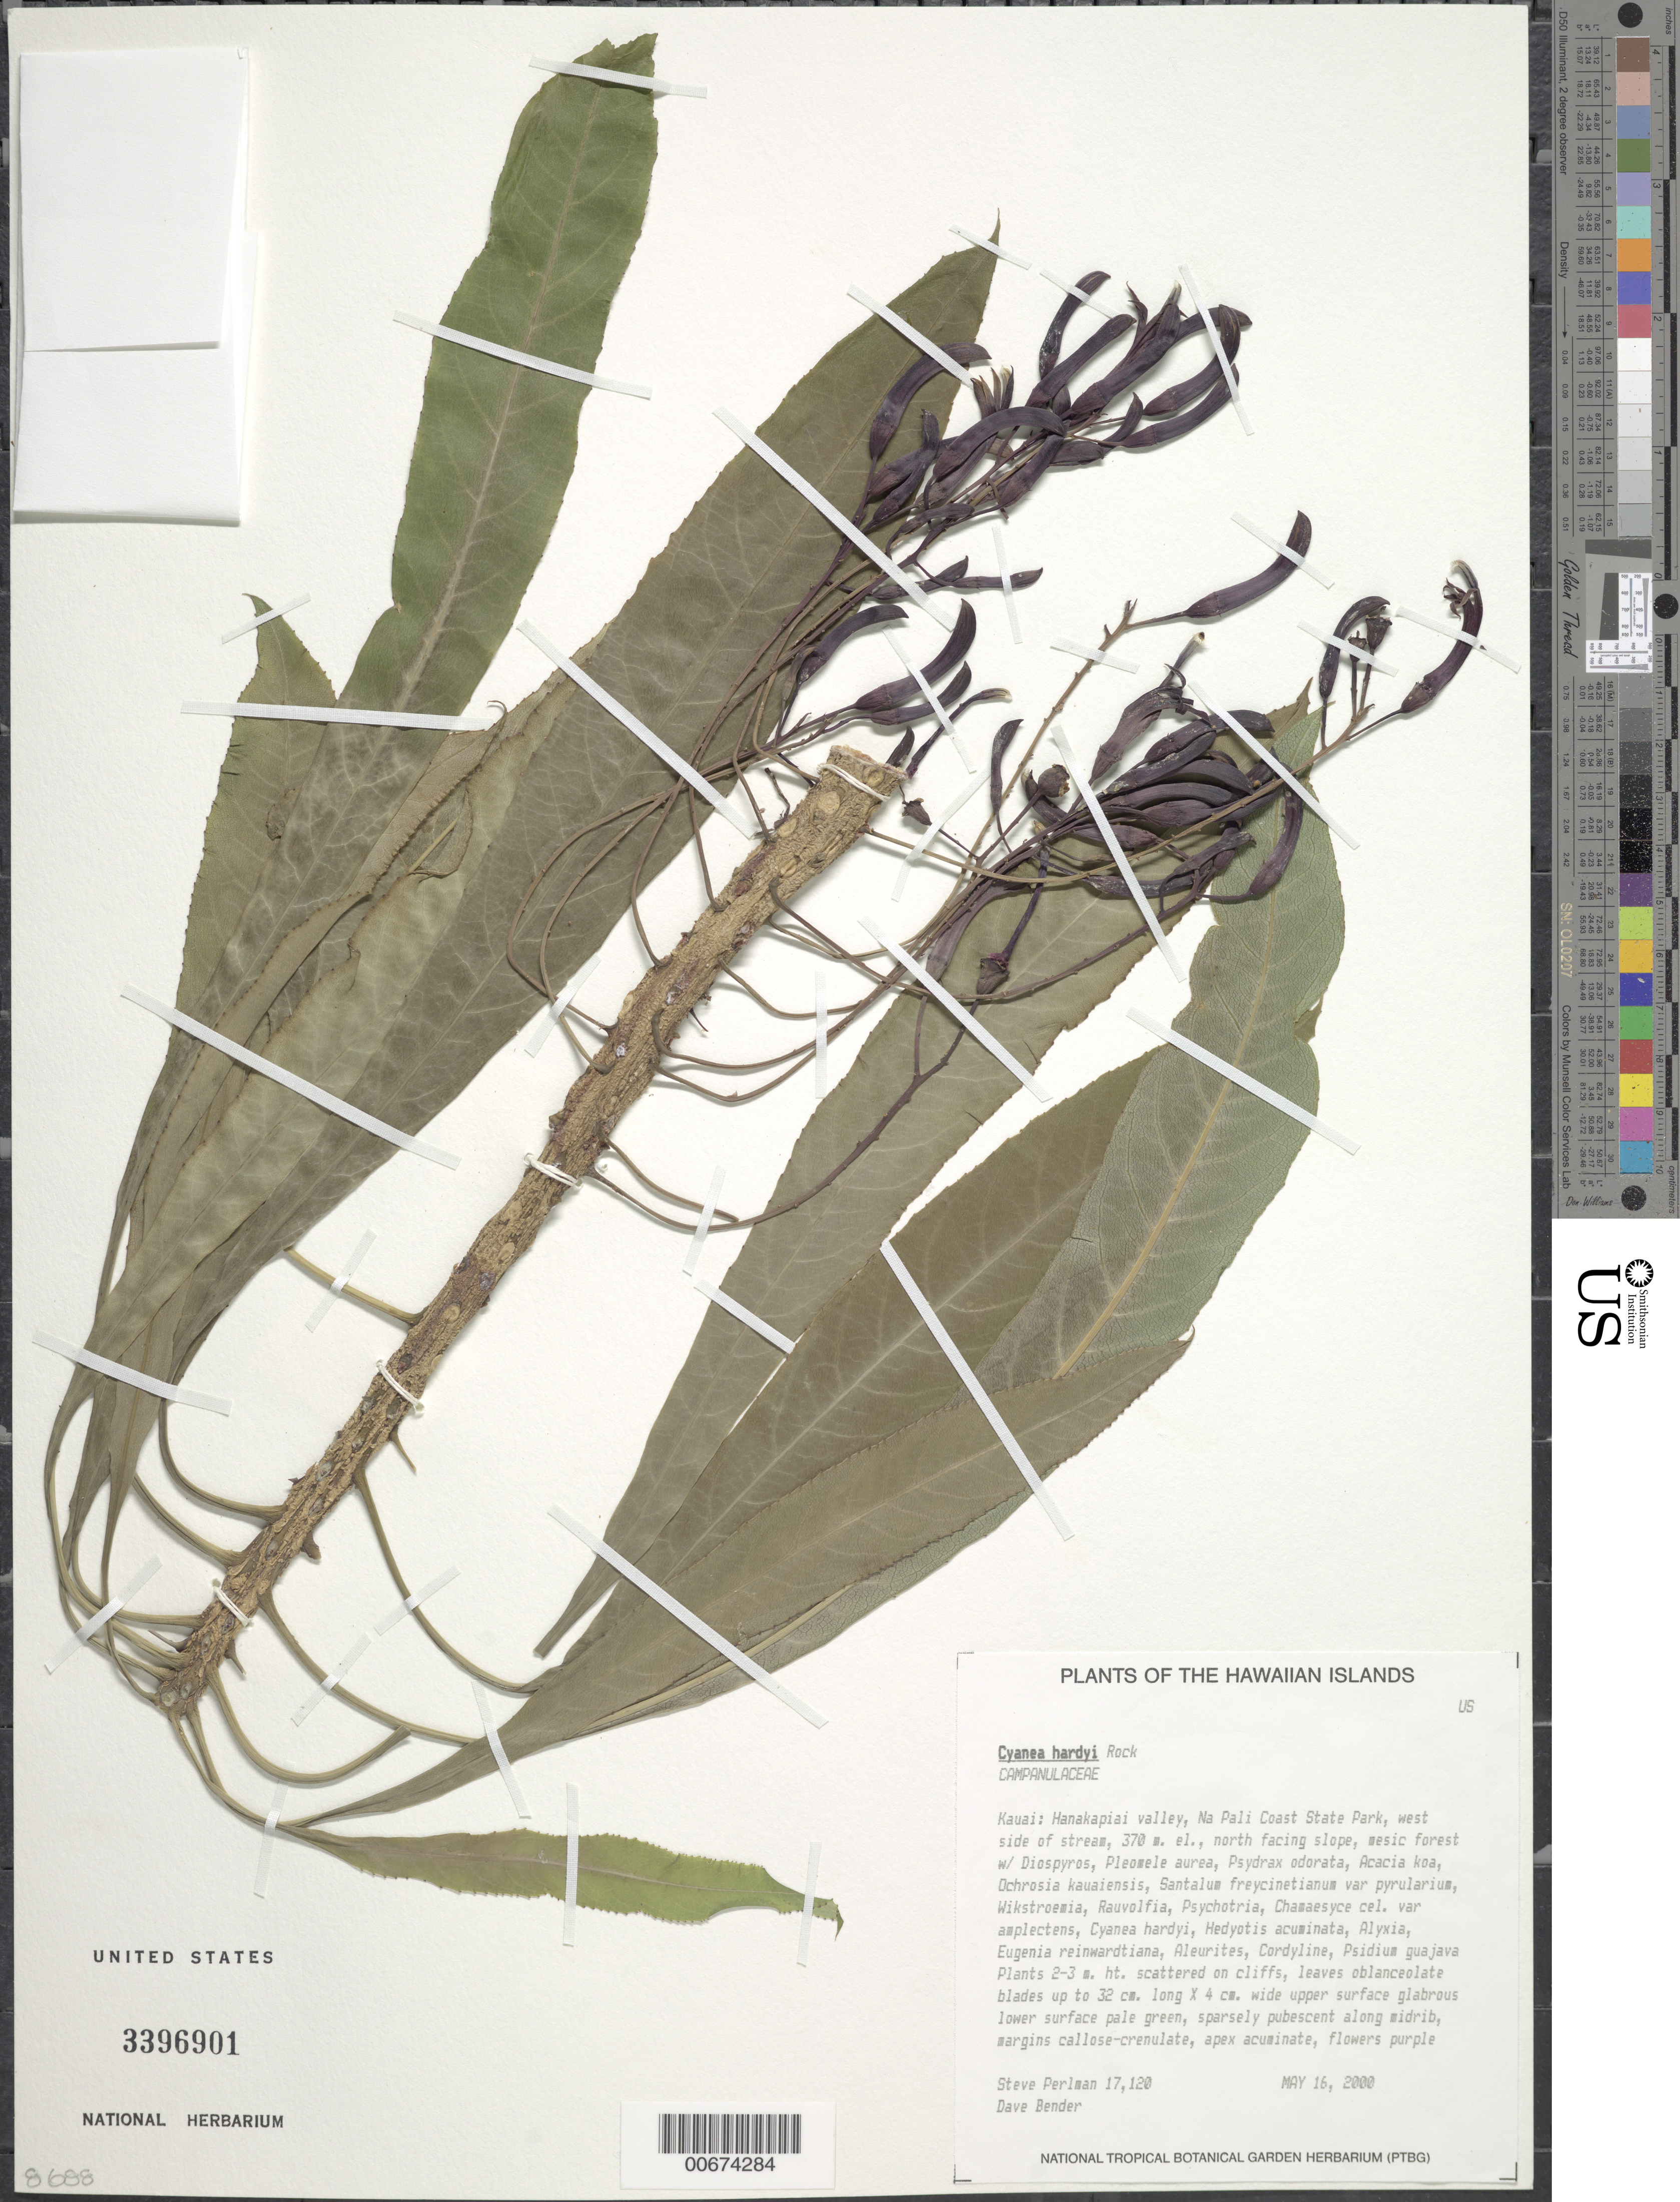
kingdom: Plantae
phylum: Tracheophyta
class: Magnoliopsida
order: Asterales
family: Campanulaceae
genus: Cyanea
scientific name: Cyanea hardyi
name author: Rock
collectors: S. P. Perlman & D. Bender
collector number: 17120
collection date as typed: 16 May 2000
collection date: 2000-05-16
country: United States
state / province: Hawaii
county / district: Kauai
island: Kaua'i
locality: Hanakapiai valley, Na Pali Coast State Park, west side of stream, north facing slope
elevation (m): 370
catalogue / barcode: US 3396901